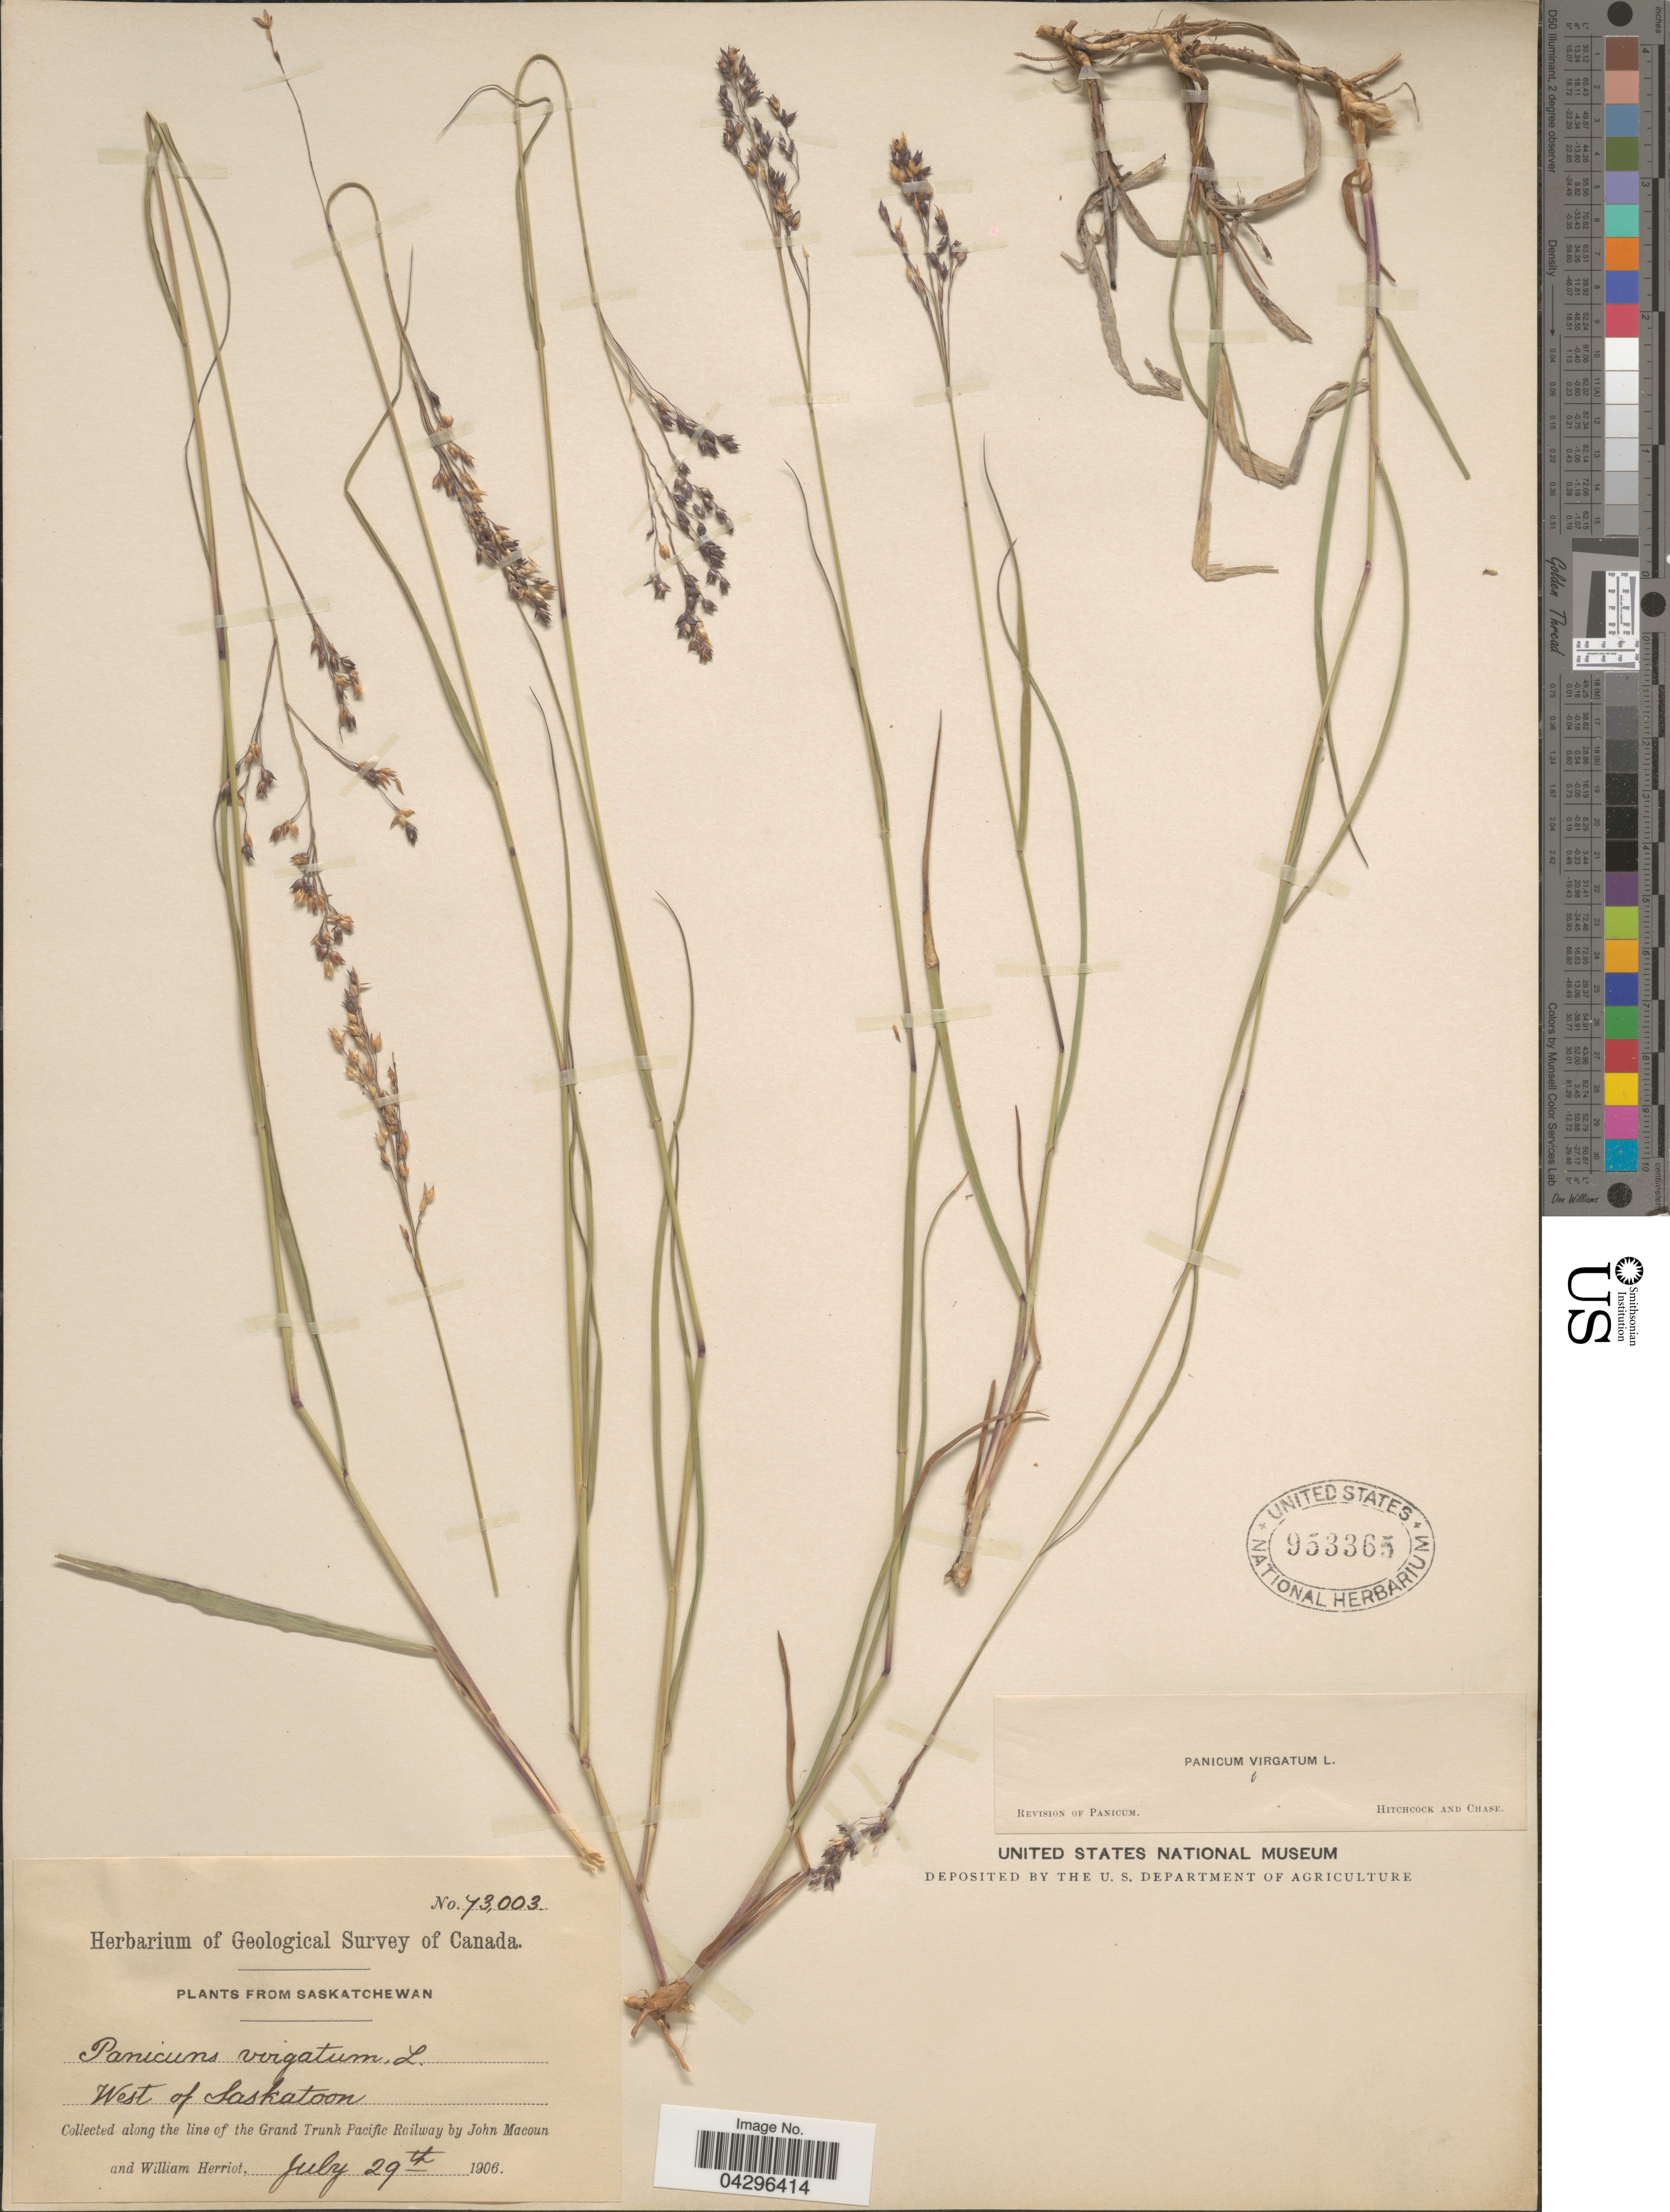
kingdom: Plantae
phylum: Tracheophyta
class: Liliopsida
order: Poales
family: Poaceae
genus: Panicum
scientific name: Panicum virgatum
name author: L.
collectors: J. Macoun & W. Herriot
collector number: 73003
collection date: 1906-07-29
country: Canada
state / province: Saskatchewan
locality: Geological Survey of Canada. West of Saskatoon. Along the line of the Grand Trunk Pacific Railway.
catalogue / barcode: US 953365